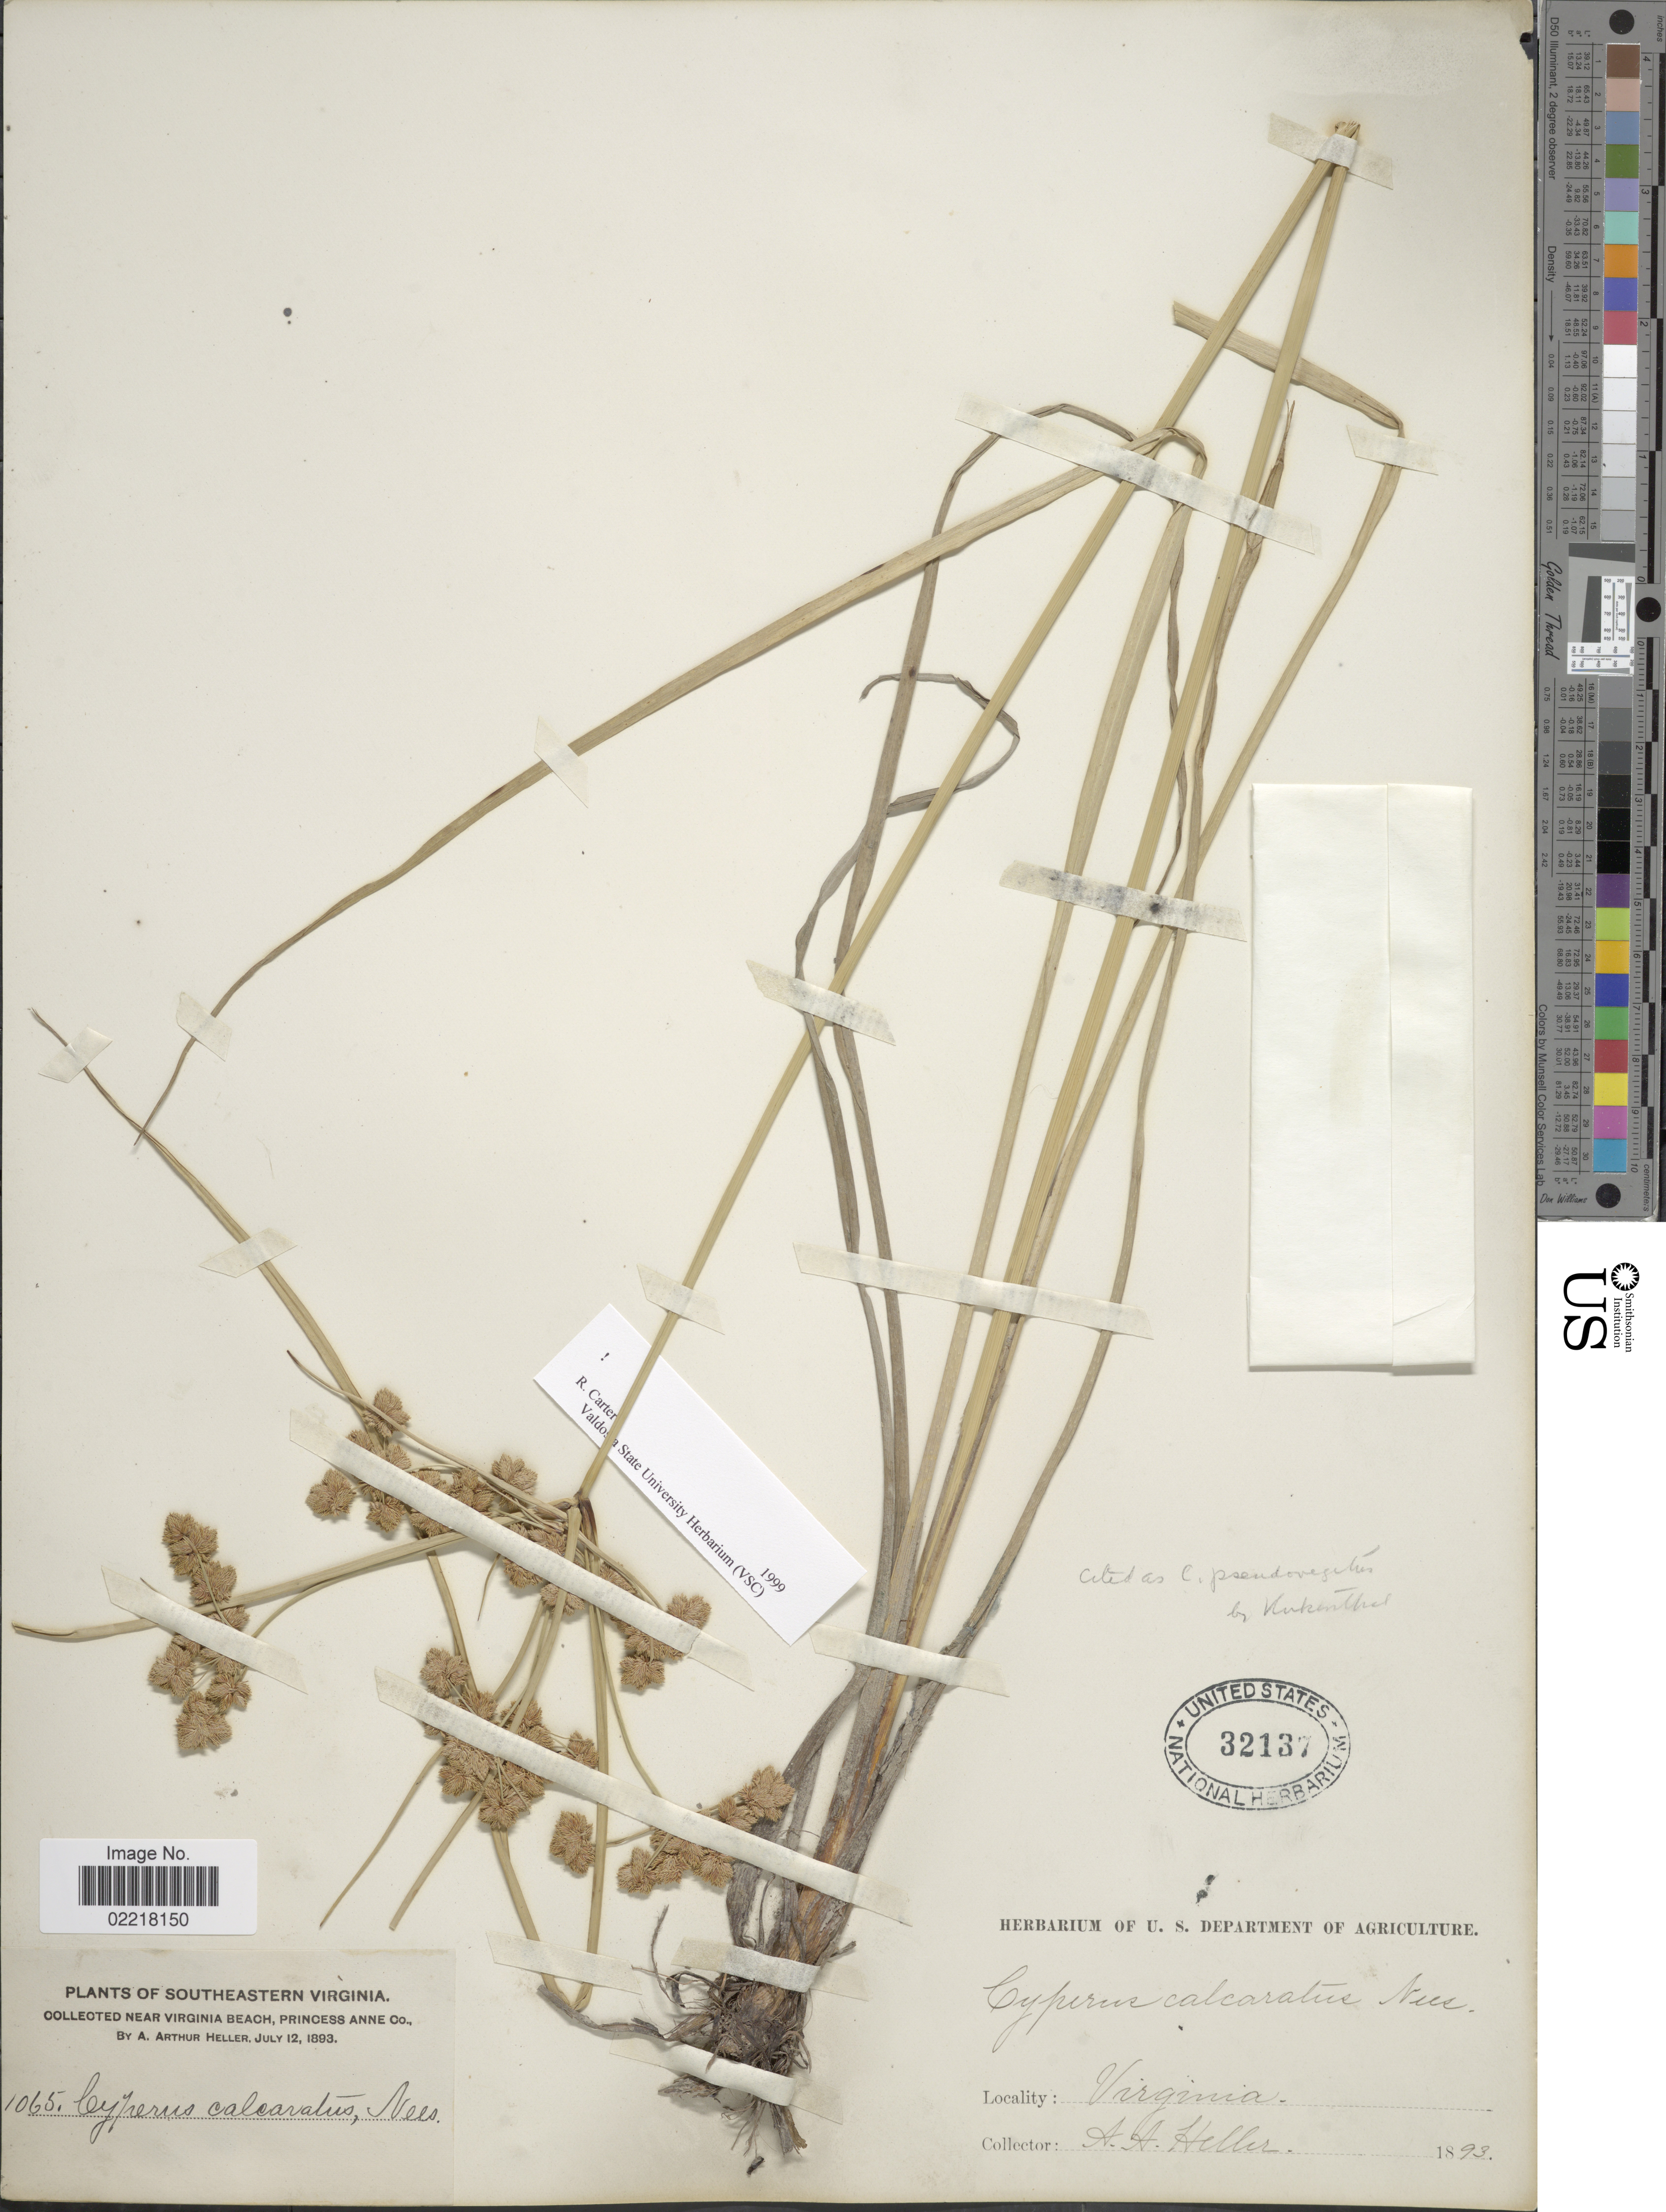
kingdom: Plantae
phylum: Tracheophyta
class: Liliopsida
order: Poales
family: Cyperaceae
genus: Cyperus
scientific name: Cyperus pseudovegetus Steud.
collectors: A. A. Heller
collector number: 1065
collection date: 1893-07-12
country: United States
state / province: Virginia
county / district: City of Virginia Beach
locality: Southeastern Virginia. Near Virginia Beach, Princess Anne (=historic county name) Co.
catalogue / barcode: US 32137